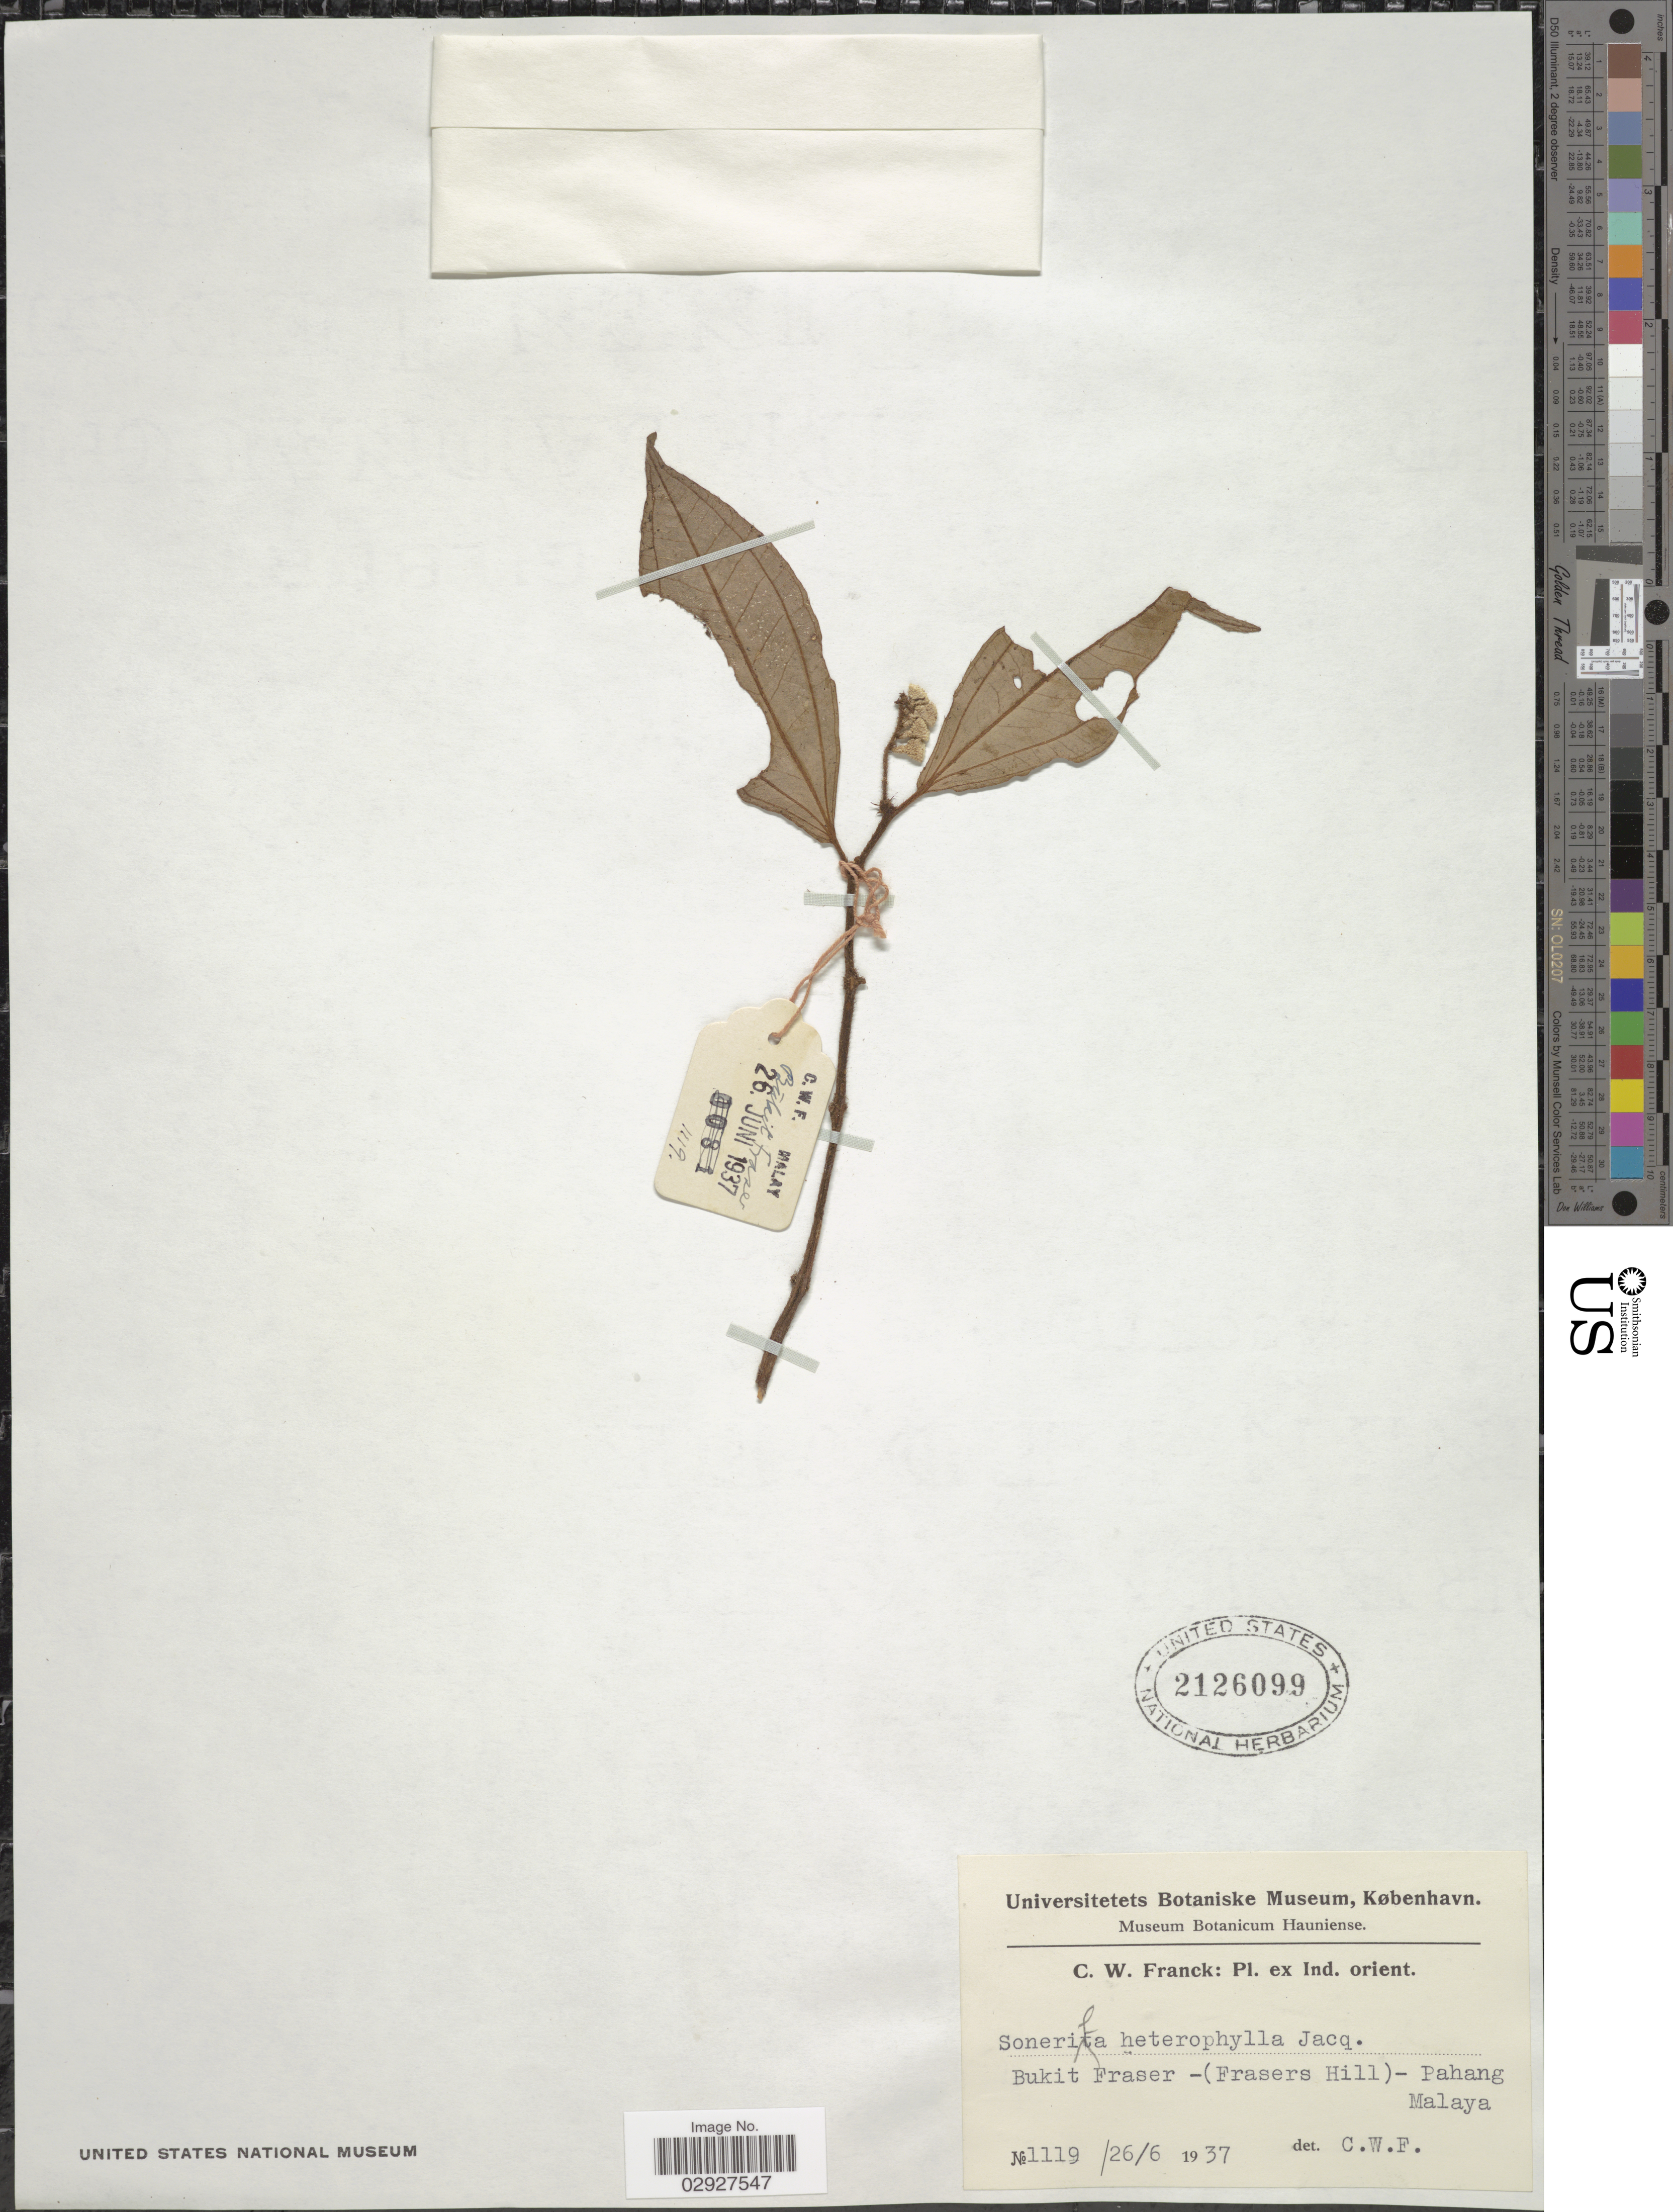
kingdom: Plantae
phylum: Tracheophyta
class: Magnoliopsida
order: Myrtales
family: Melastomataceae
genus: Sonerila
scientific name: Sonerila heterophylla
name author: Jack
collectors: C. Franck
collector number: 1119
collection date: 1937-06-26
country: Malaysia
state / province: Pahang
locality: Bukit Fraser - (Frasers Hill) - Pahang, Malaya.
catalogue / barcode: US 2126099